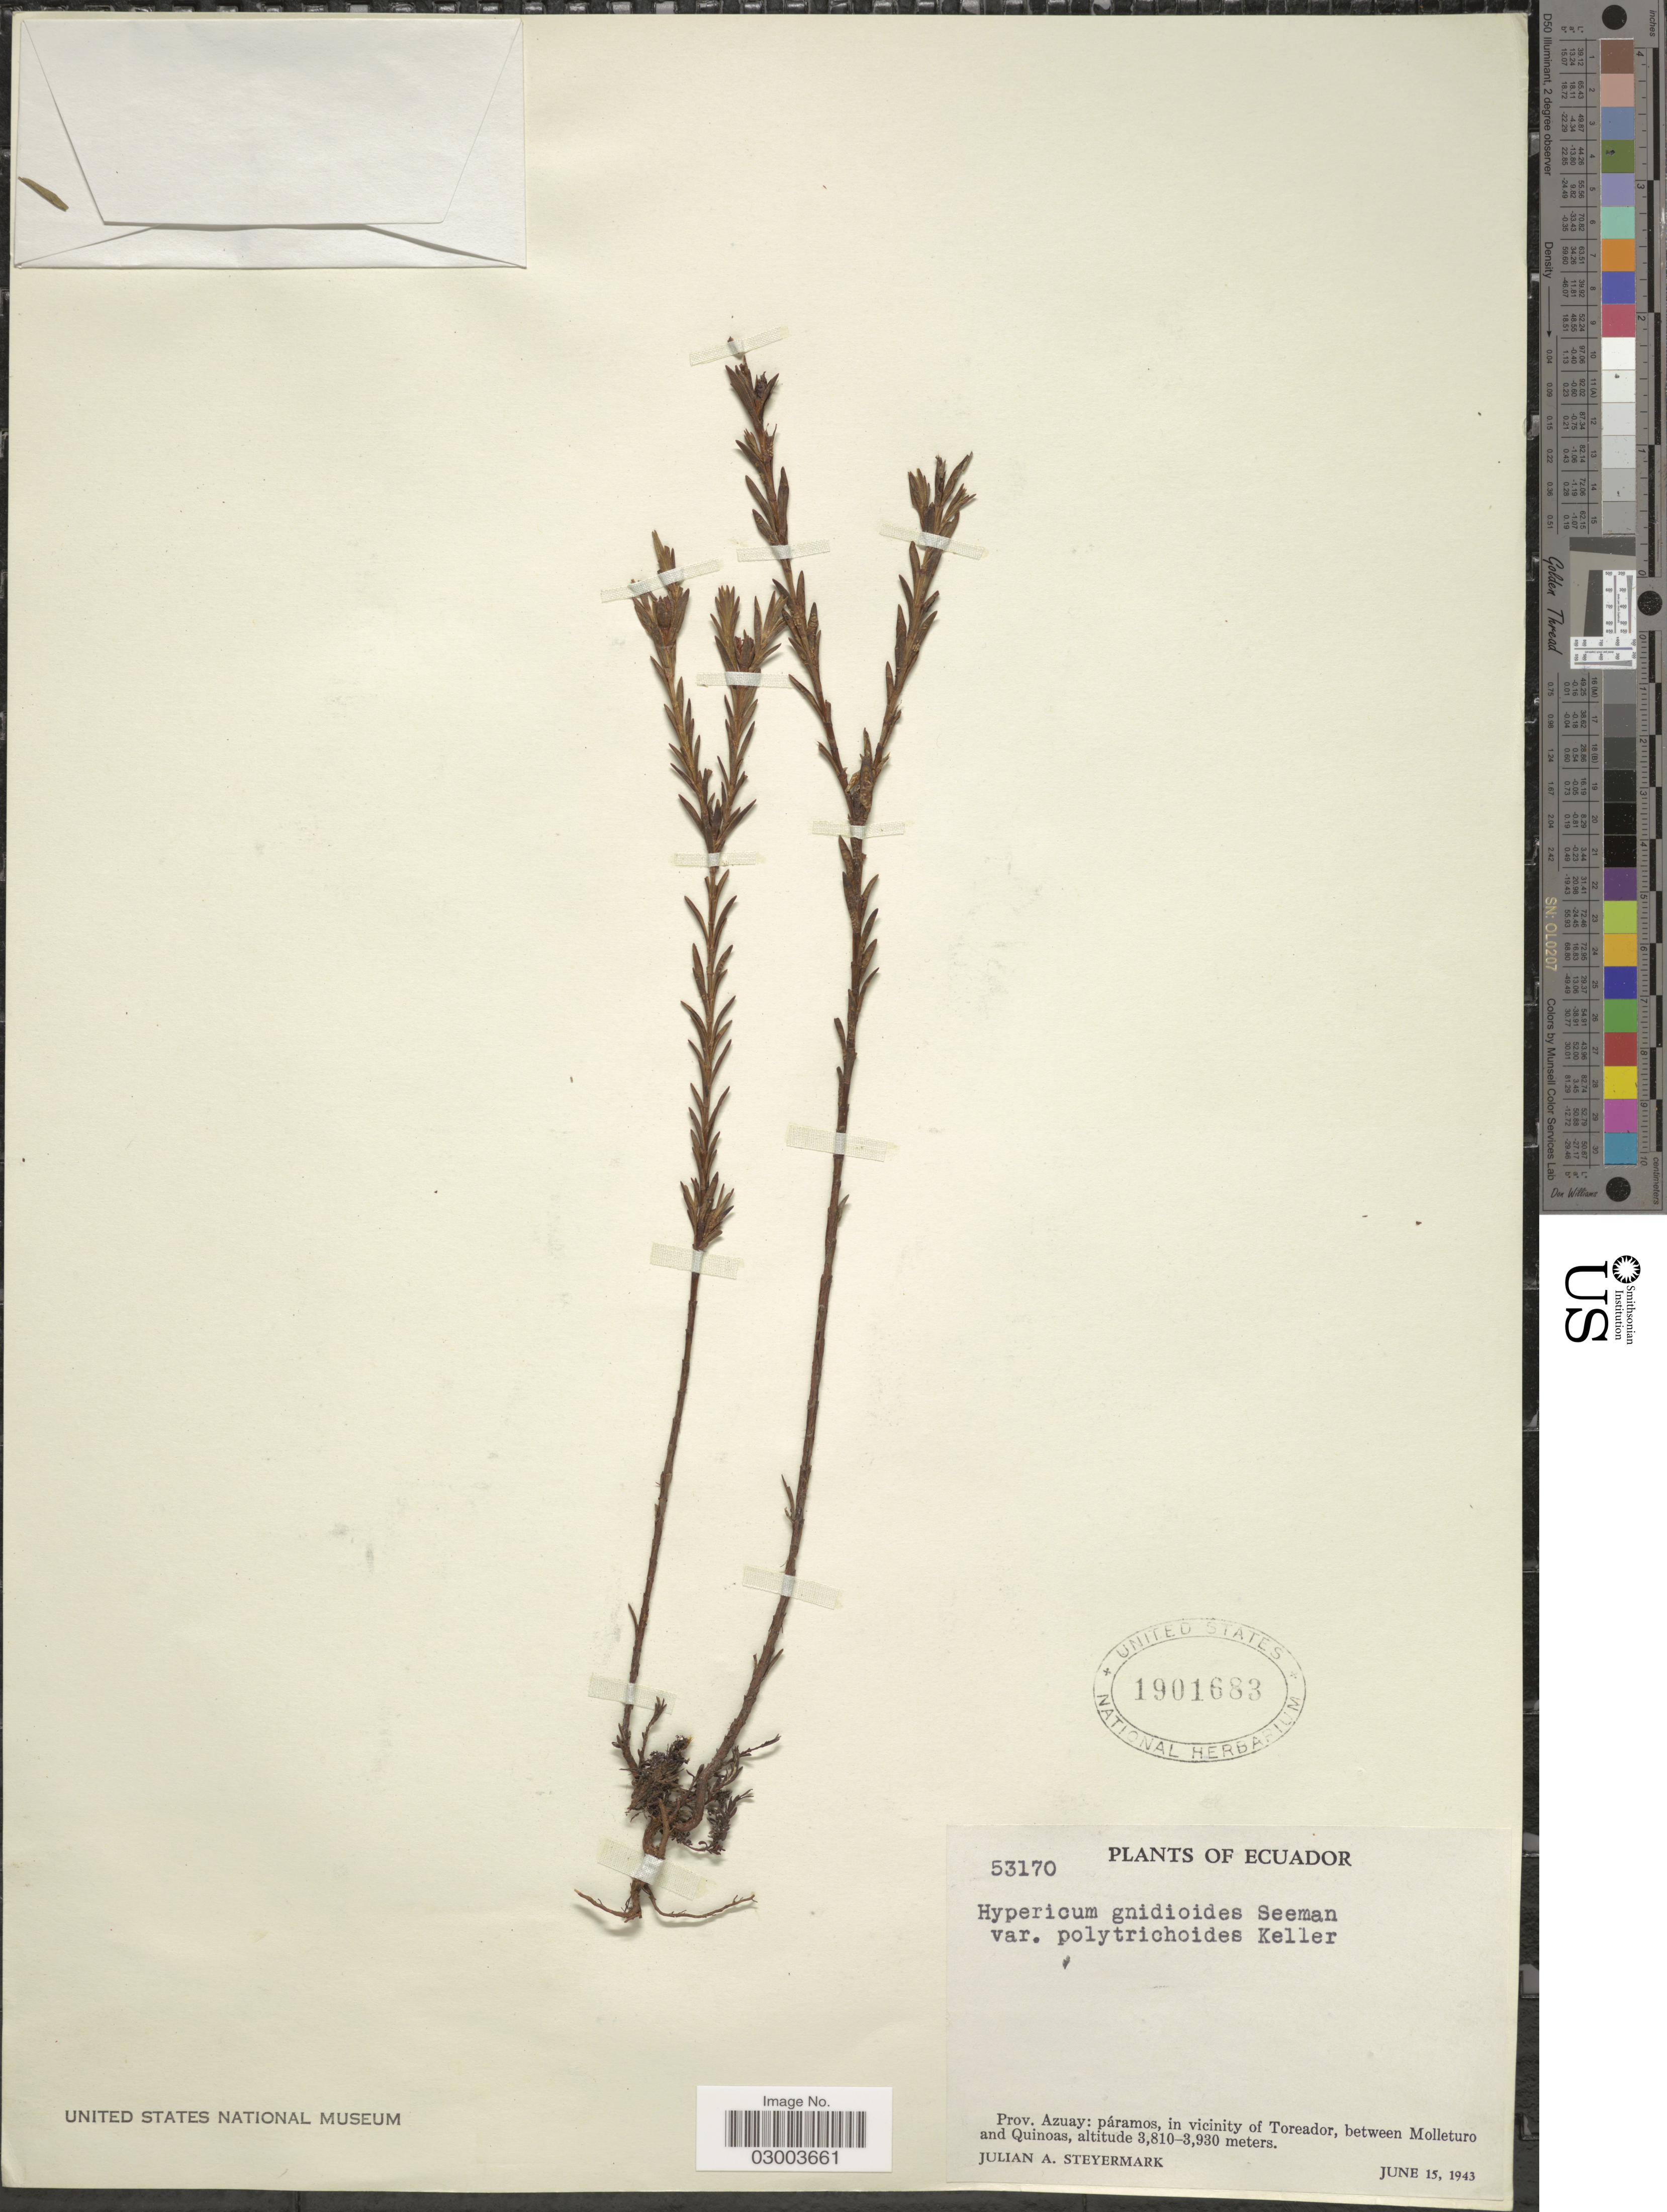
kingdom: Plantae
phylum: Tracheophyta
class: Magnoliopsida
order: Malpighiales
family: Hypericaceae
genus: Hypericum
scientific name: Hypericum decandrum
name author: Turcz.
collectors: J. Steyermark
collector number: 53170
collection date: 1943-06-15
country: Ecuador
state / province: Azuay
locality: Páramos, in vicinity of Toreador, between Molleturo and Quinoas.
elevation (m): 3810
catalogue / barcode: US 1901683